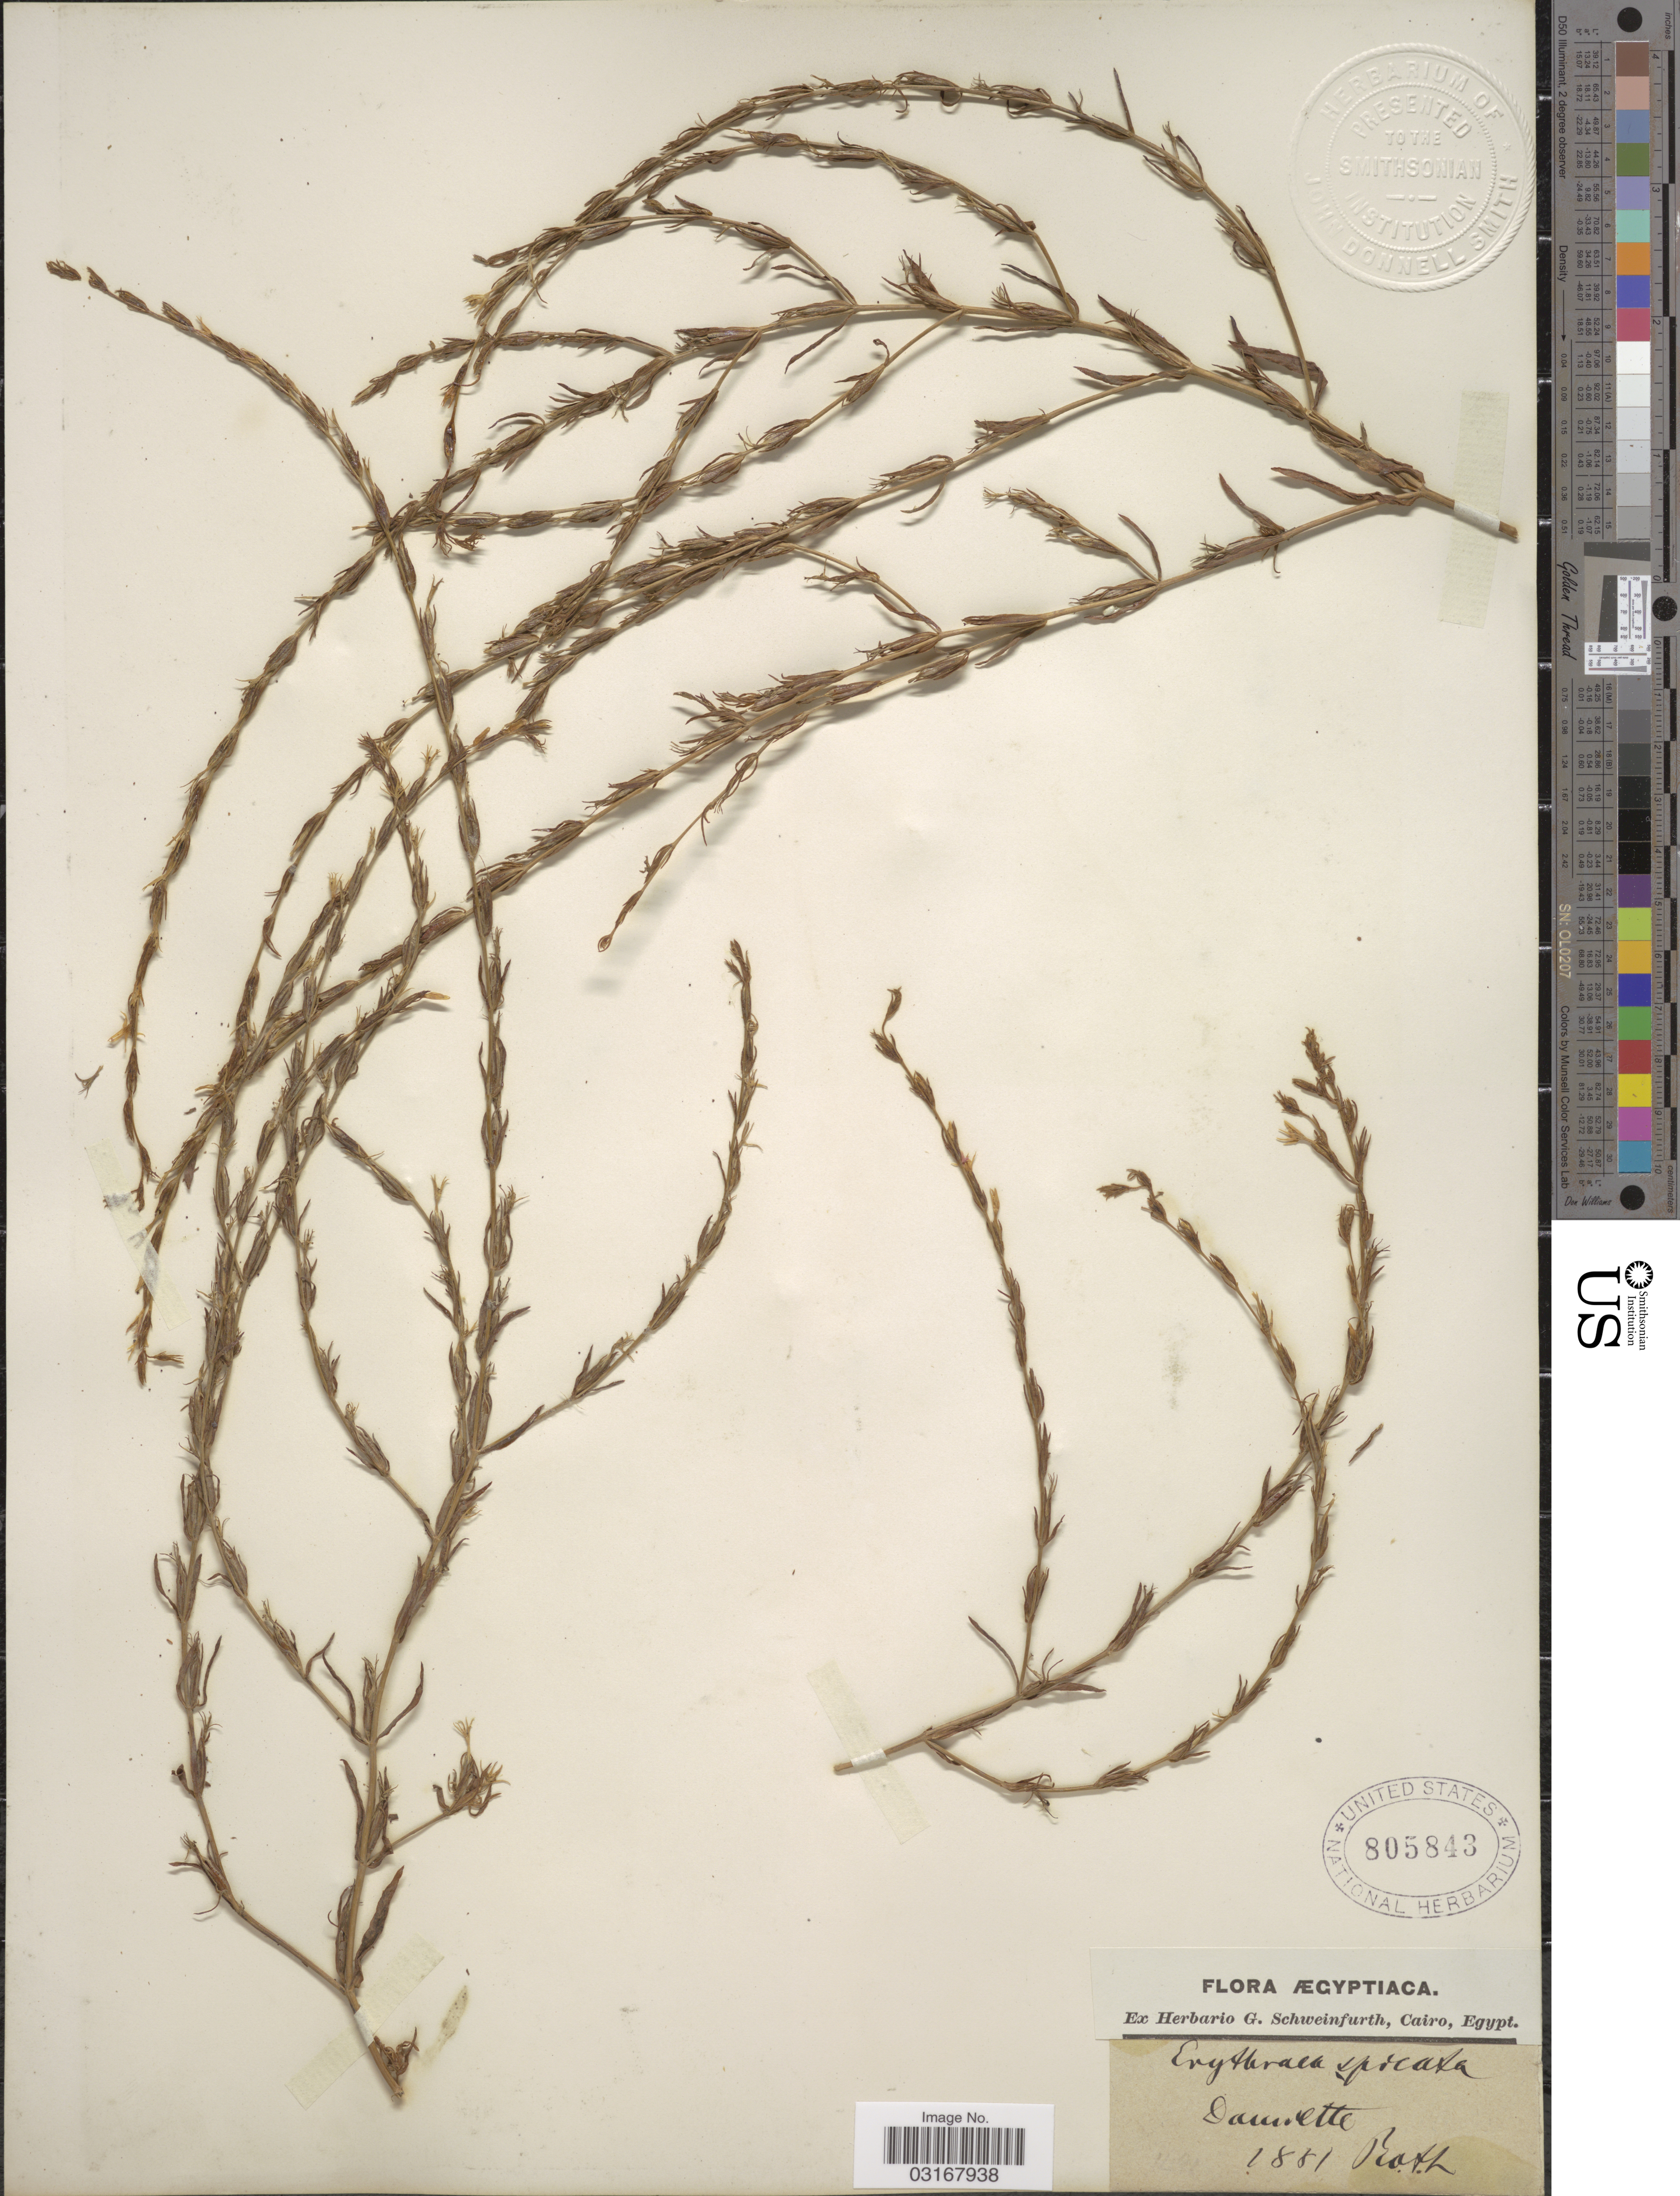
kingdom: Plantae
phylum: Tracheophyta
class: Magnoliopsida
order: Gentianales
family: Gentianaceae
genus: Centaurium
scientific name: Centaurium spicatum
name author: (L.) Fritsch ex Janch.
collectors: ex herb. G. Schweinfurth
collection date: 1881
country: Egypt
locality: Dau [illegible text]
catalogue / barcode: US 805843